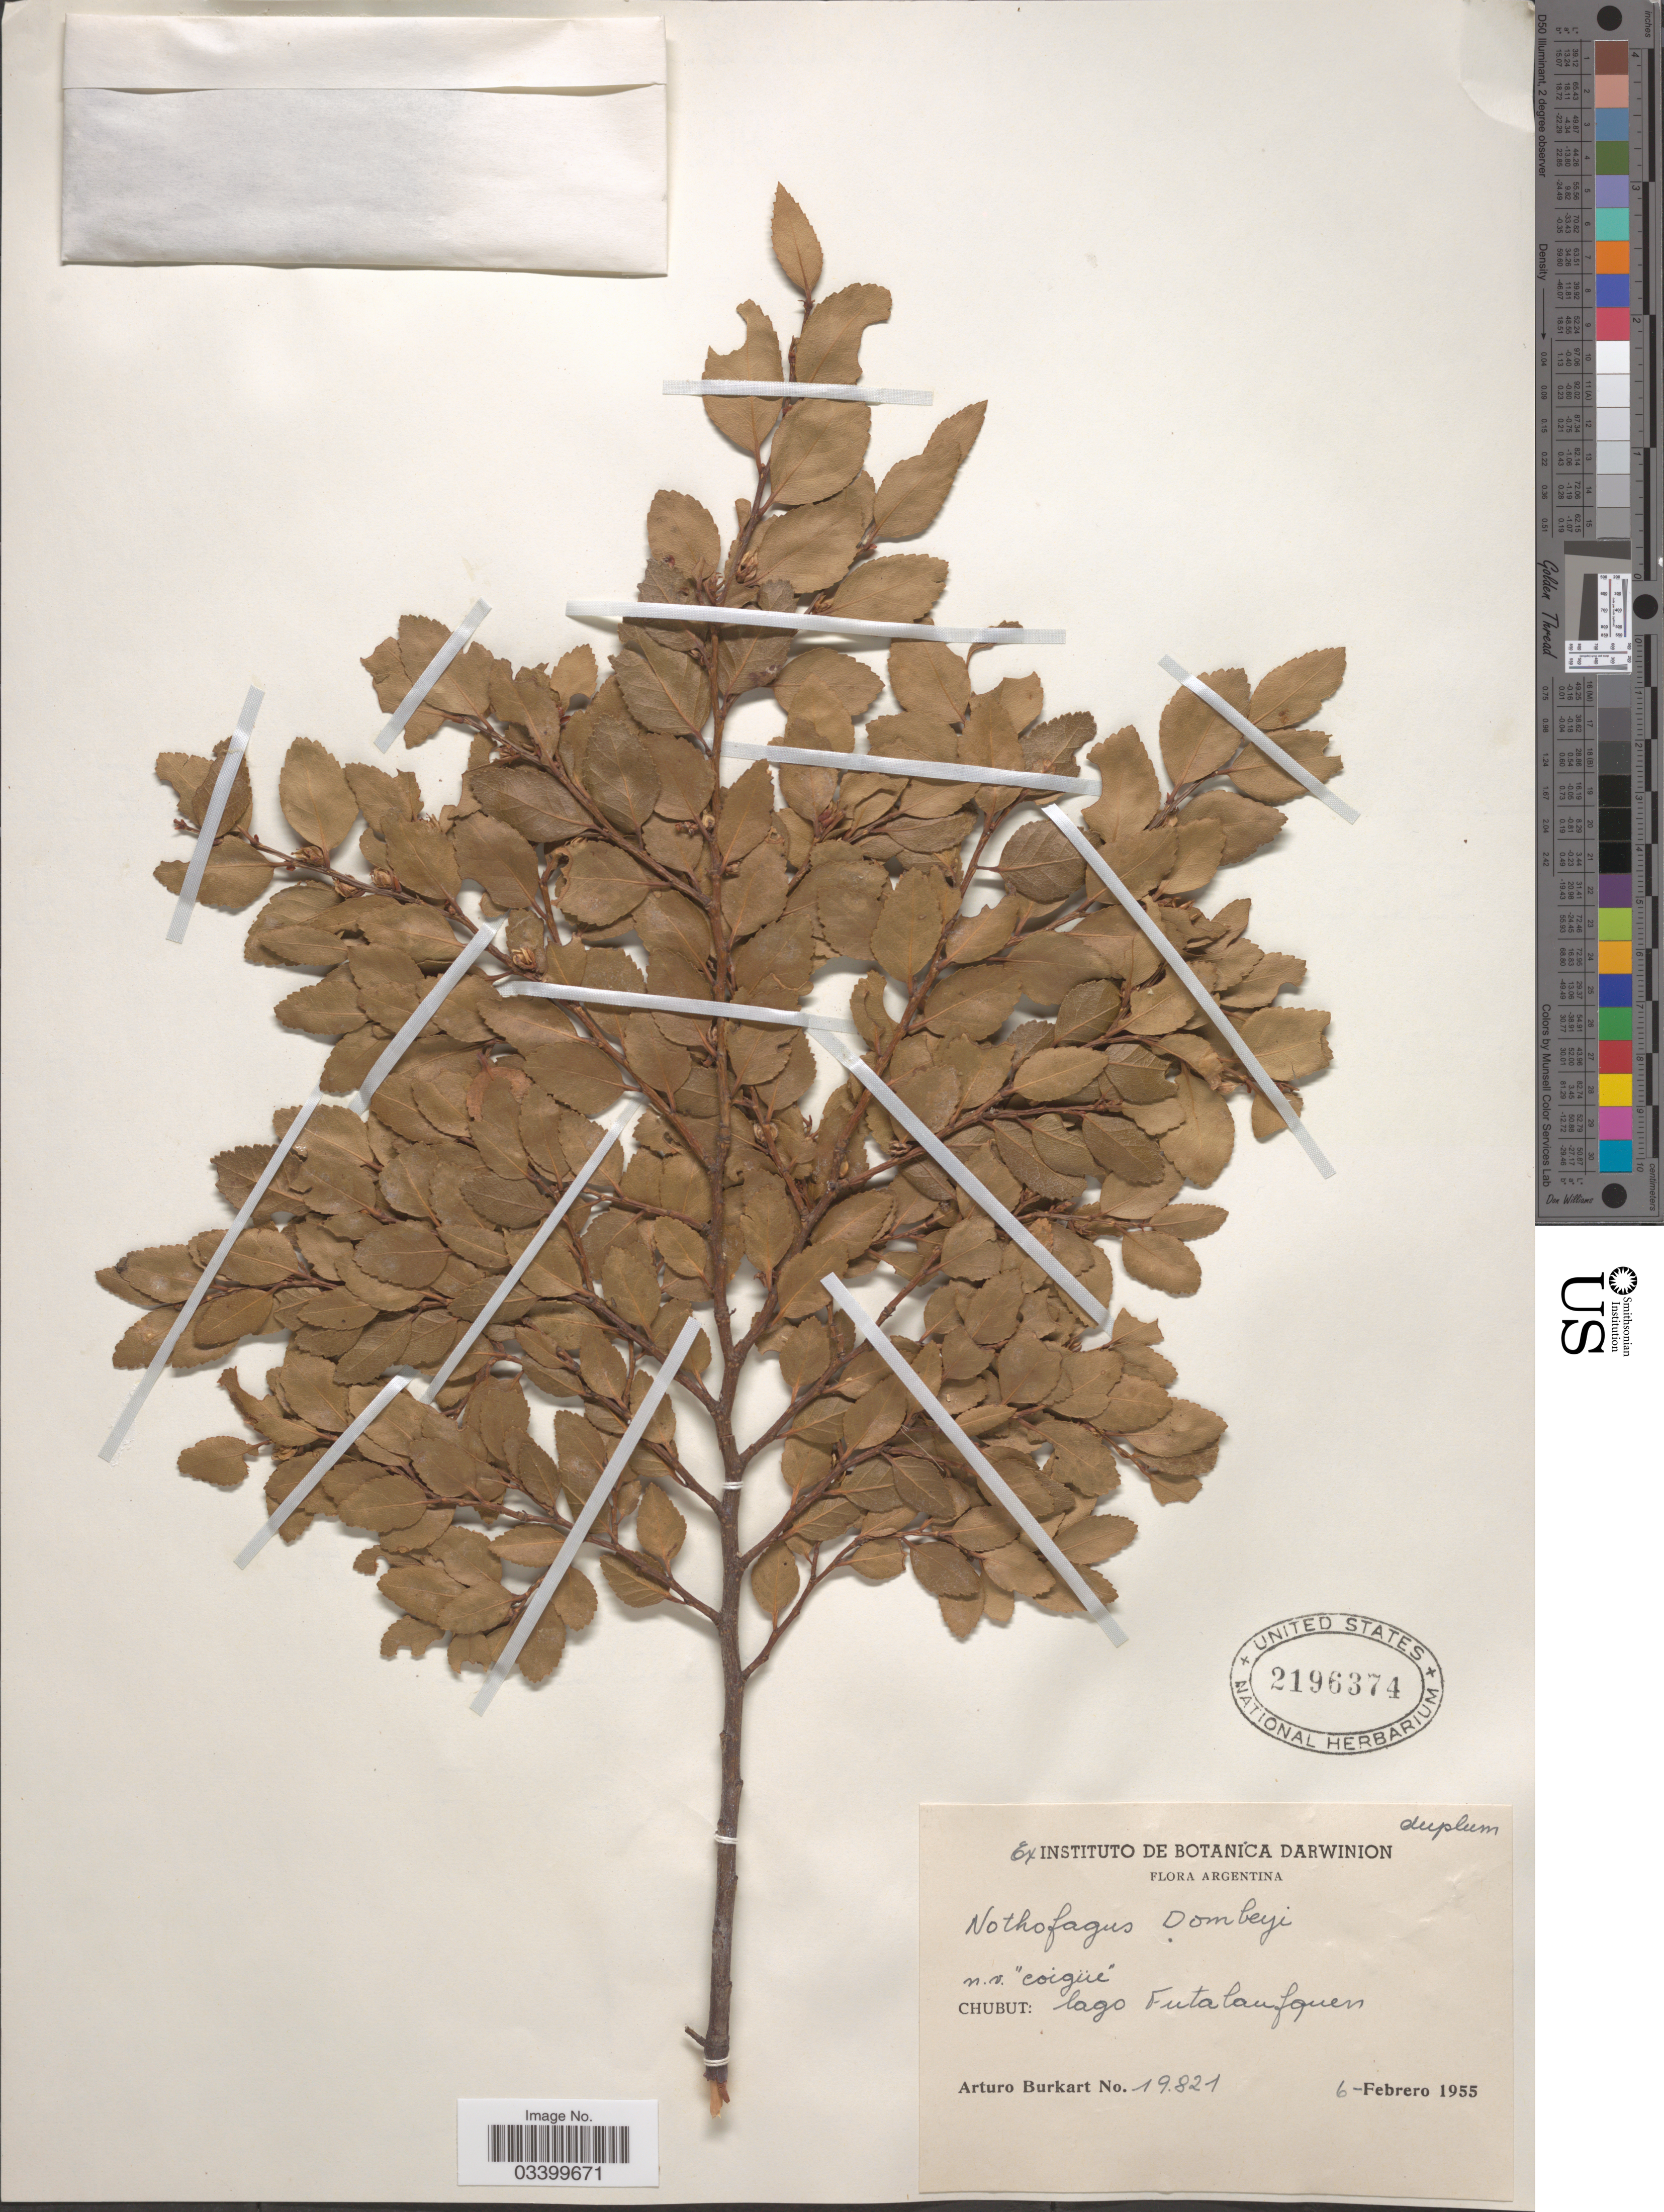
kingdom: Plantae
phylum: Tracheophyta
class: Magnoliopsida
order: Fagales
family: Nothofagaceae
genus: Nothofagus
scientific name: Nothofagus dombeyi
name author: (Mirb.) Oerst.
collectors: A. E. Burkart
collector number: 19821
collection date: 1955-02-06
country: Argentina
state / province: Chubut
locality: Lago Futalaufquen.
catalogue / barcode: US 2196374